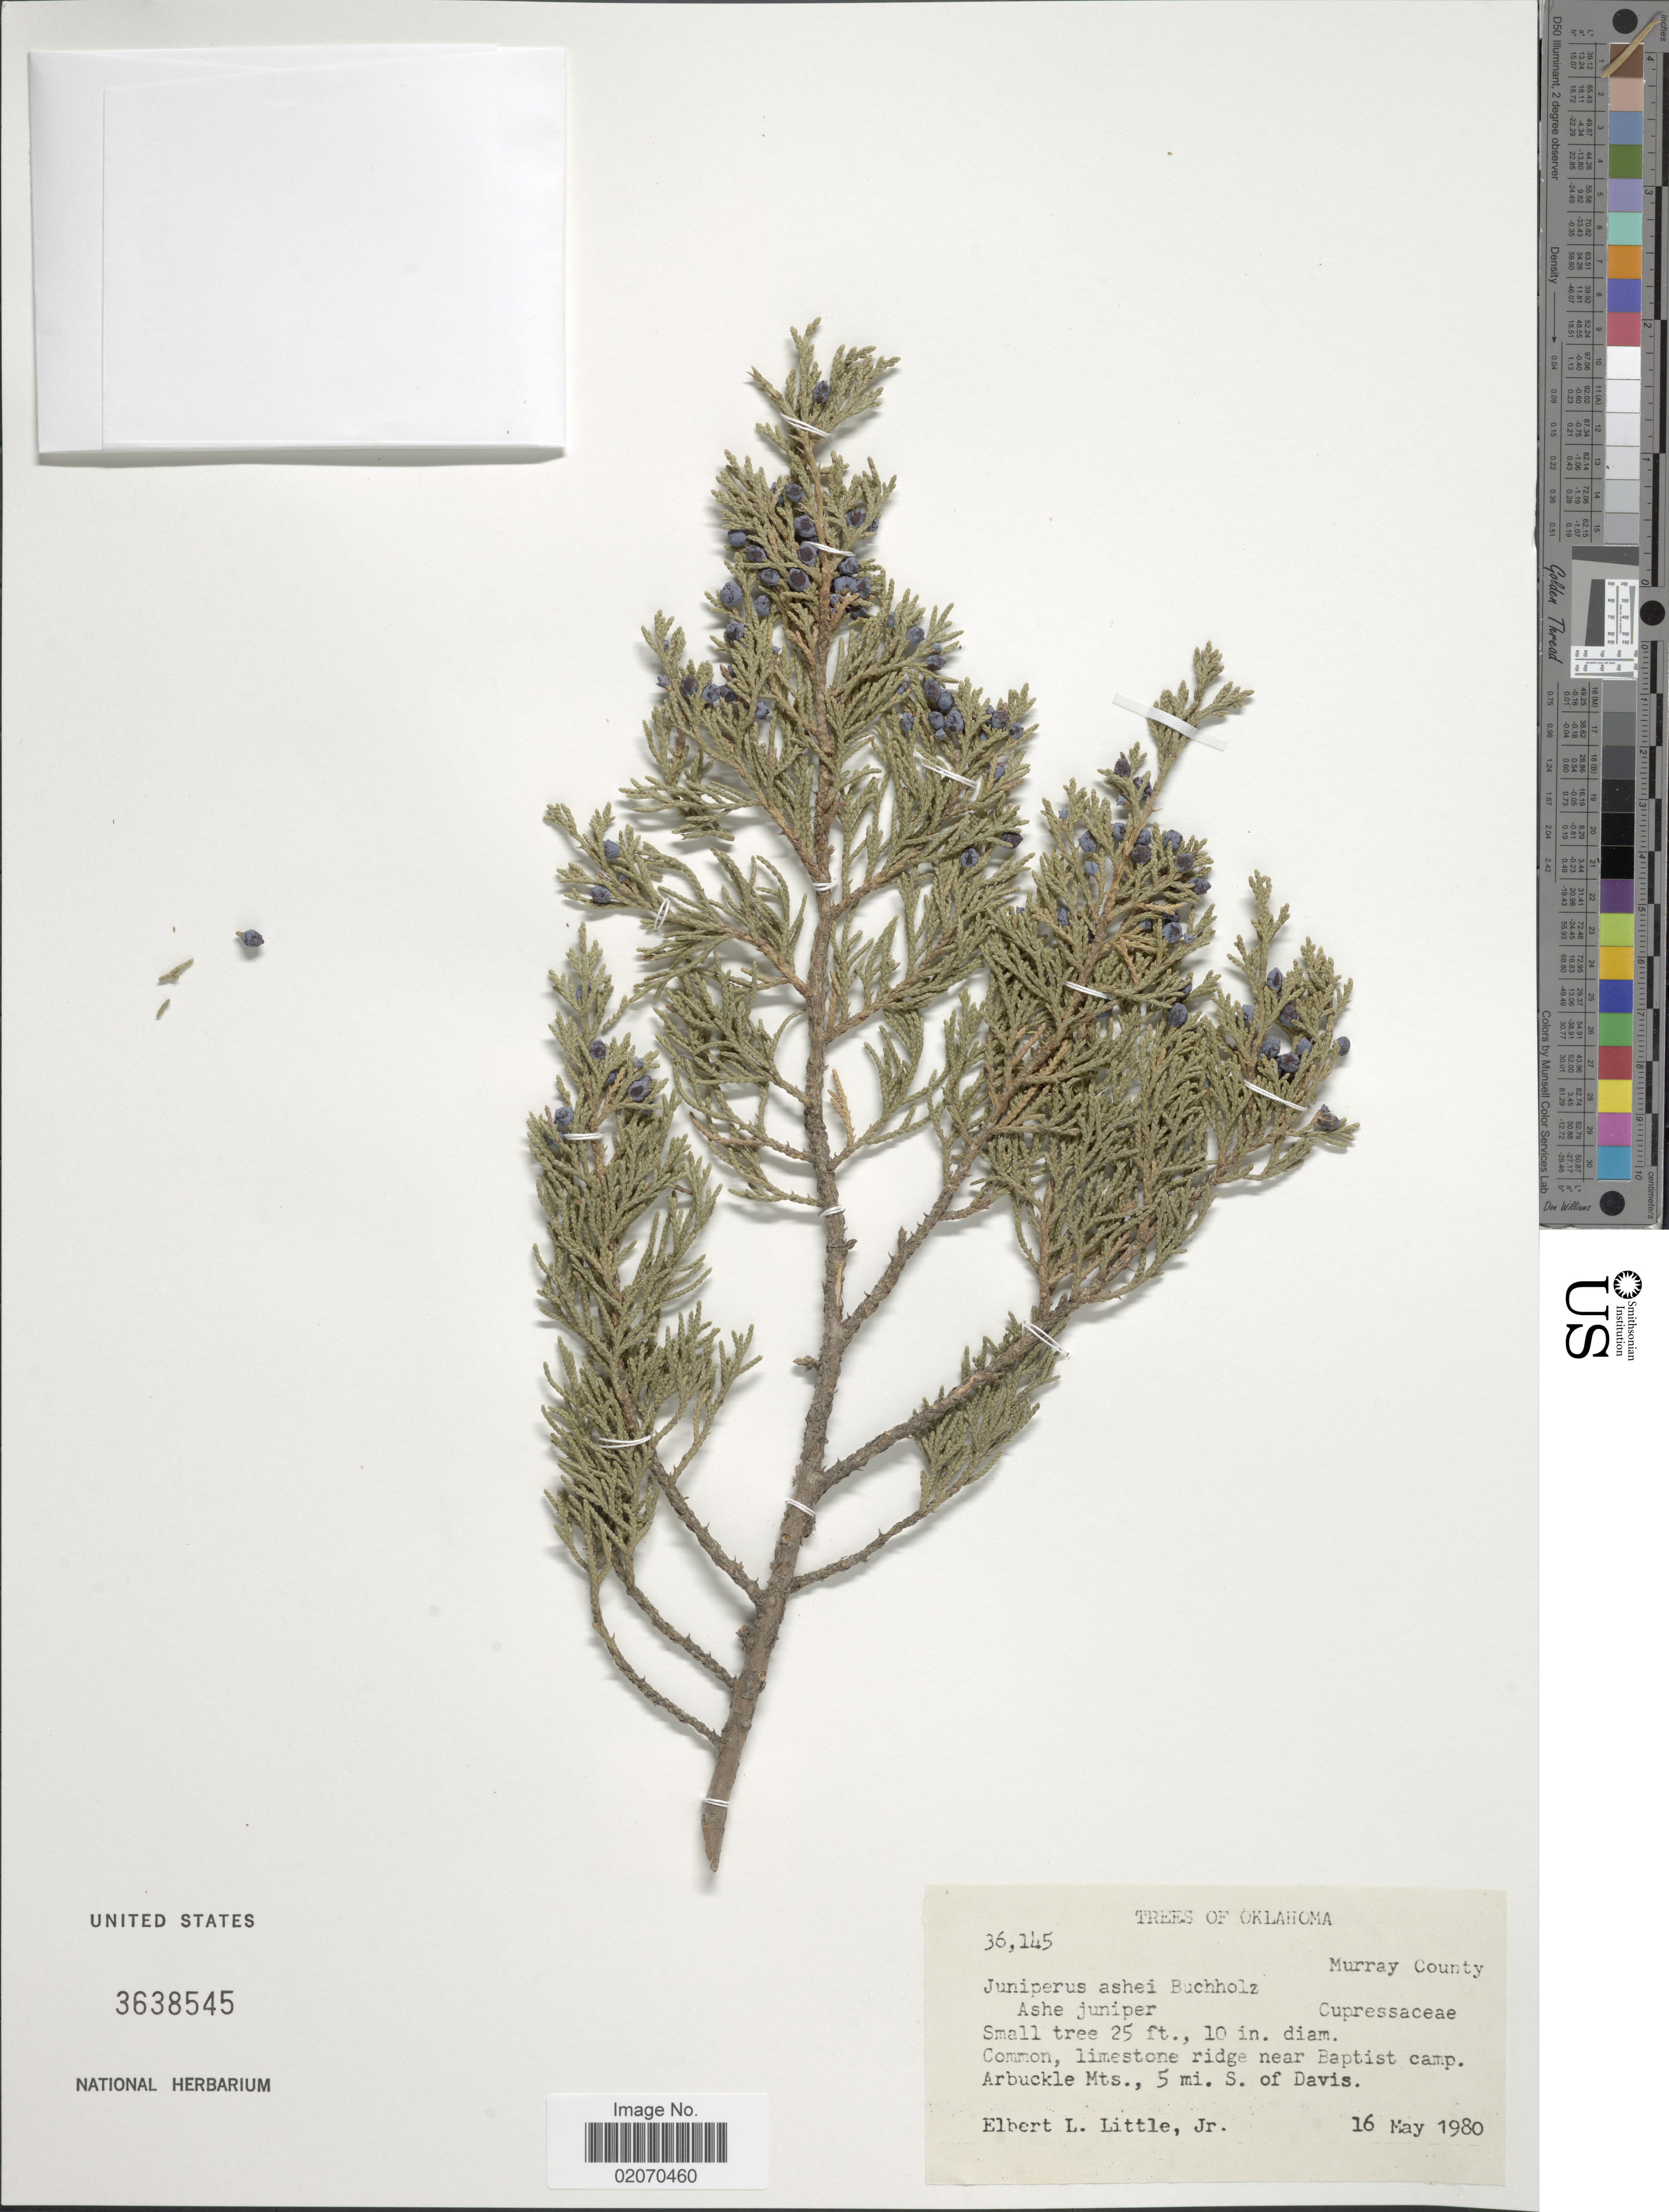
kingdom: Plantae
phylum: Tracheophyta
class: Pinopsida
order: Pinales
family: Cupressaceae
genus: Juniperus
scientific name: Juniperus ashei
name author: J. Buchholz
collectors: E. L. Little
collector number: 36145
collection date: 1980-05-16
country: United States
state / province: Oklahoma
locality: Murray County. near Baptist camp. Arbuckle Mts., 5 mi. S. of Davis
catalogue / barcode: US 3638545